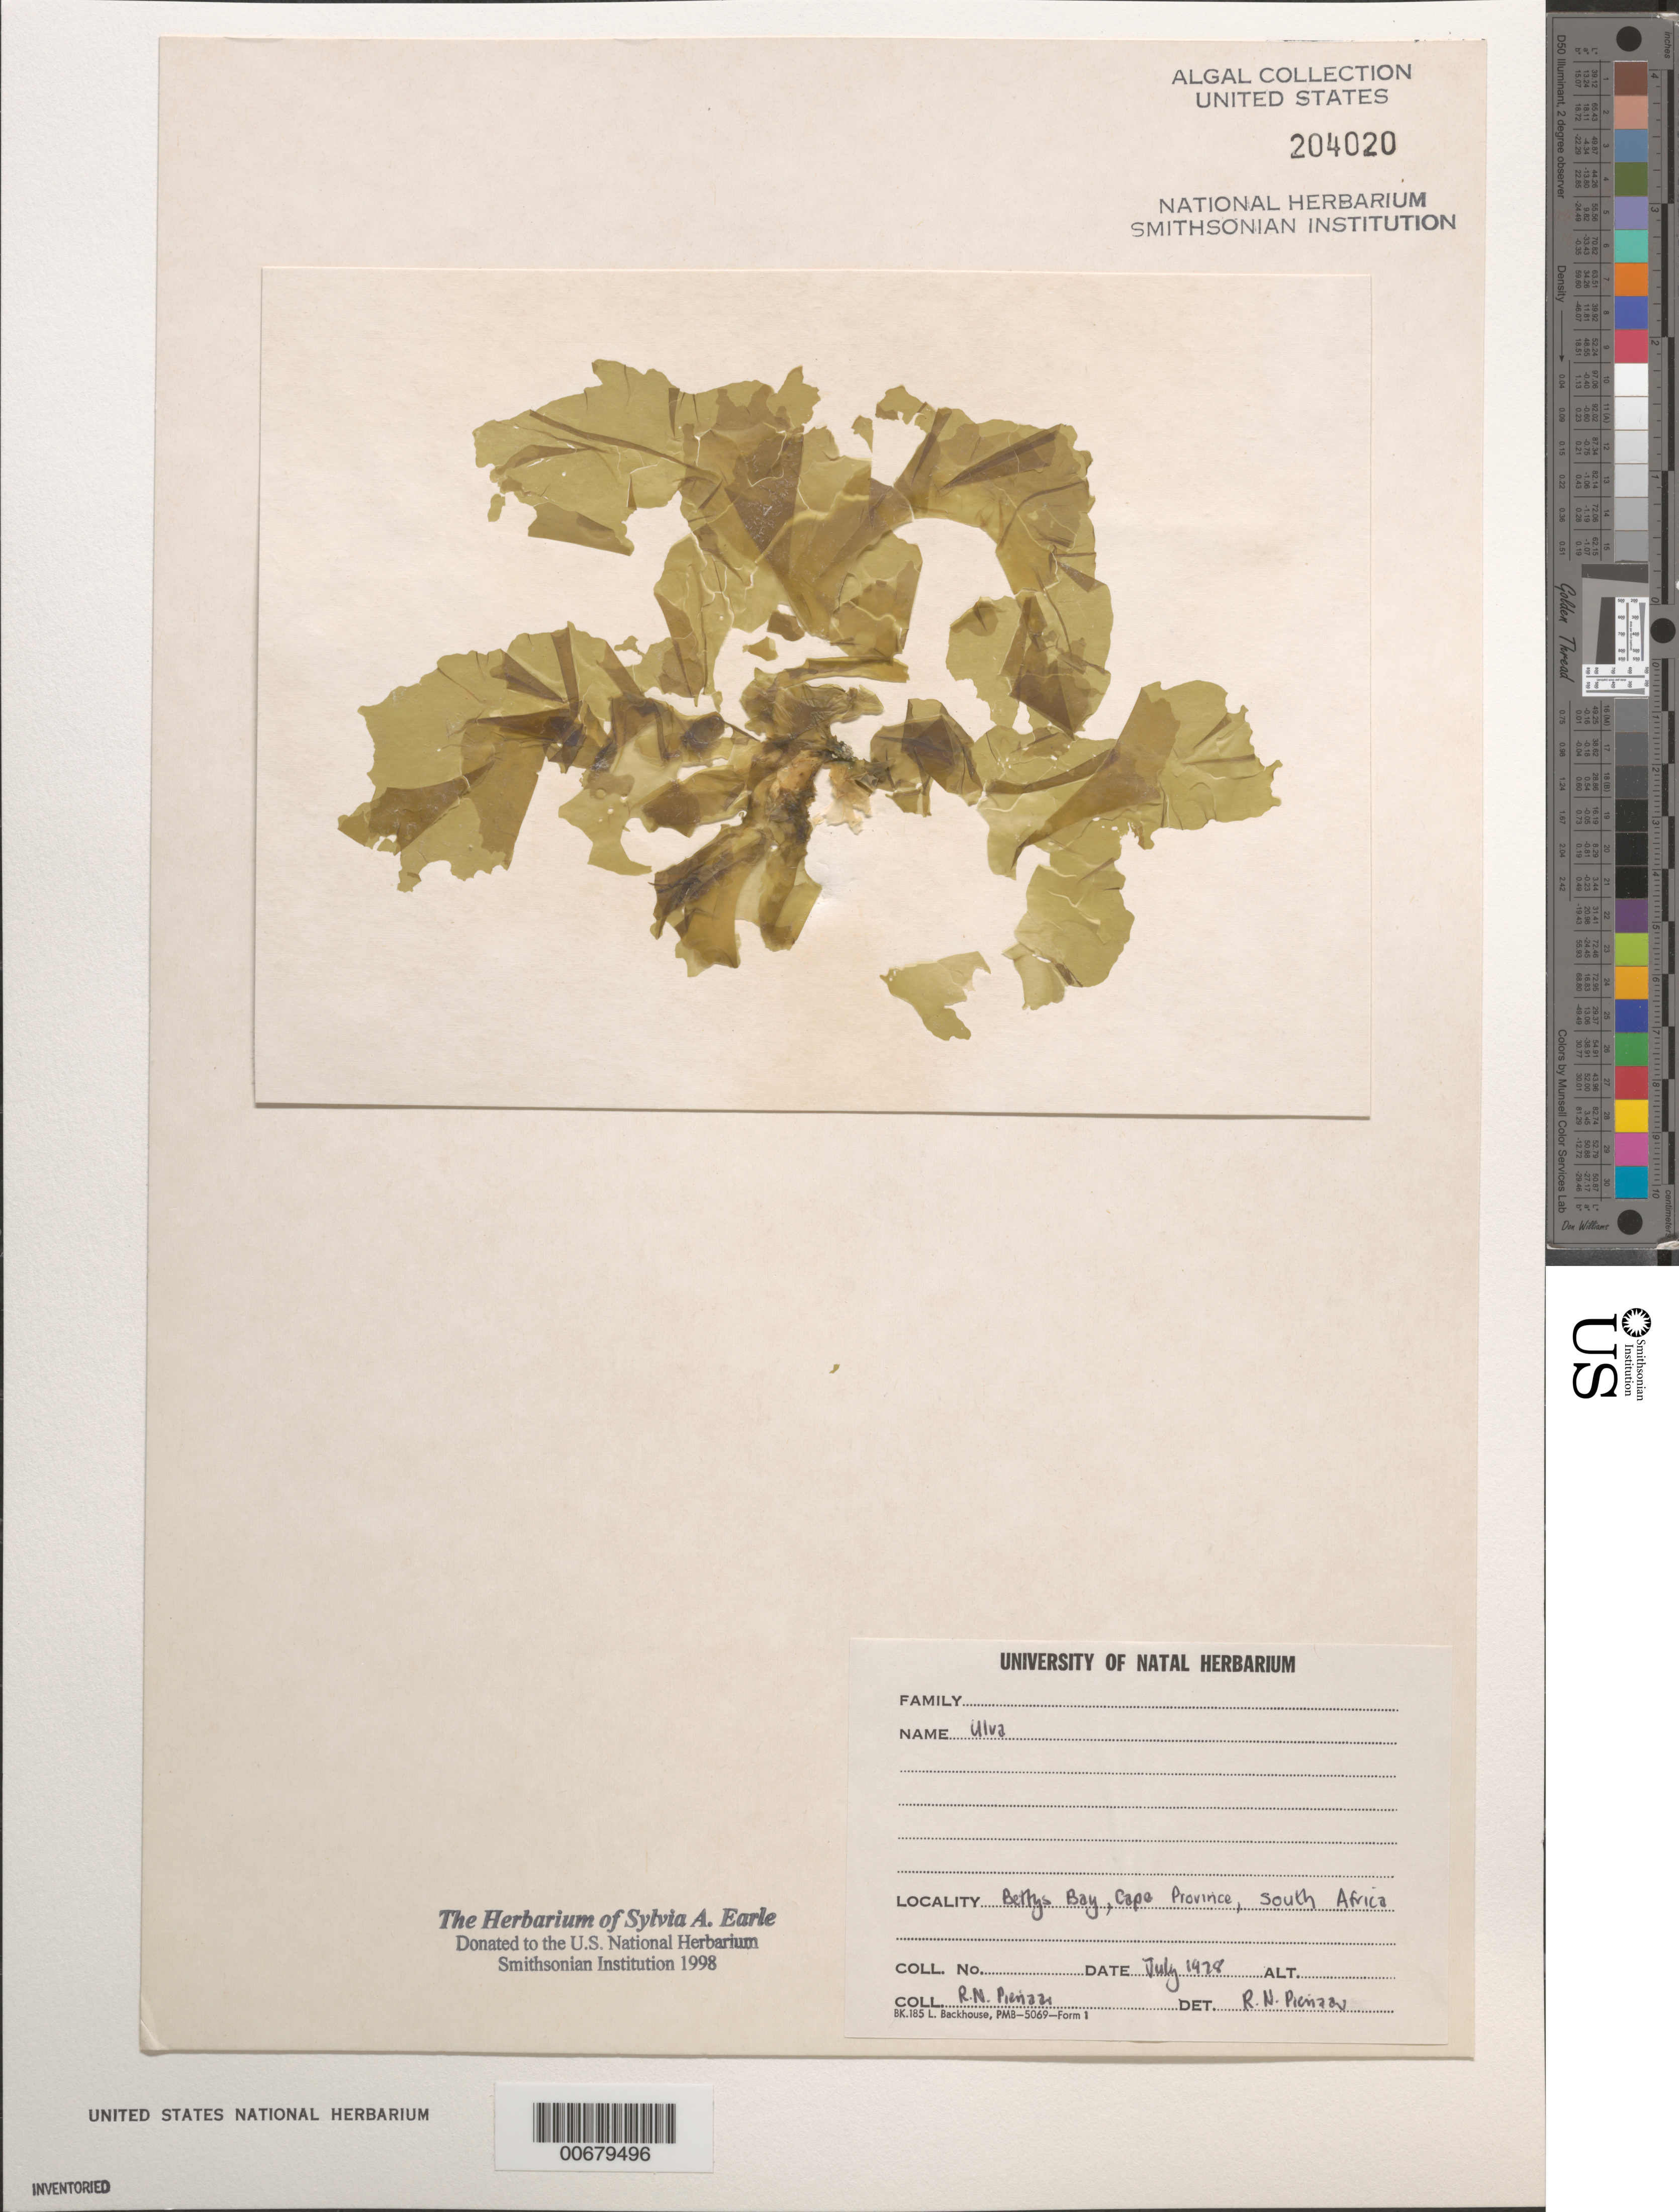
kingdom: Plantae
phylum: Chlorophyta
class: Ulvophyceae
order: Ulvales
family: Ulvaceae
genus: Ulva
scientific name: Ulva sp.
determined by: Pienaar, R. N.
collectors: R. Pienaar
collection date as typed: Jul 1978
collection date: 1978-07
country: South Africa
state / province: Western Cape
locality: Bettys Bay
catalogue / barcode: US 204020